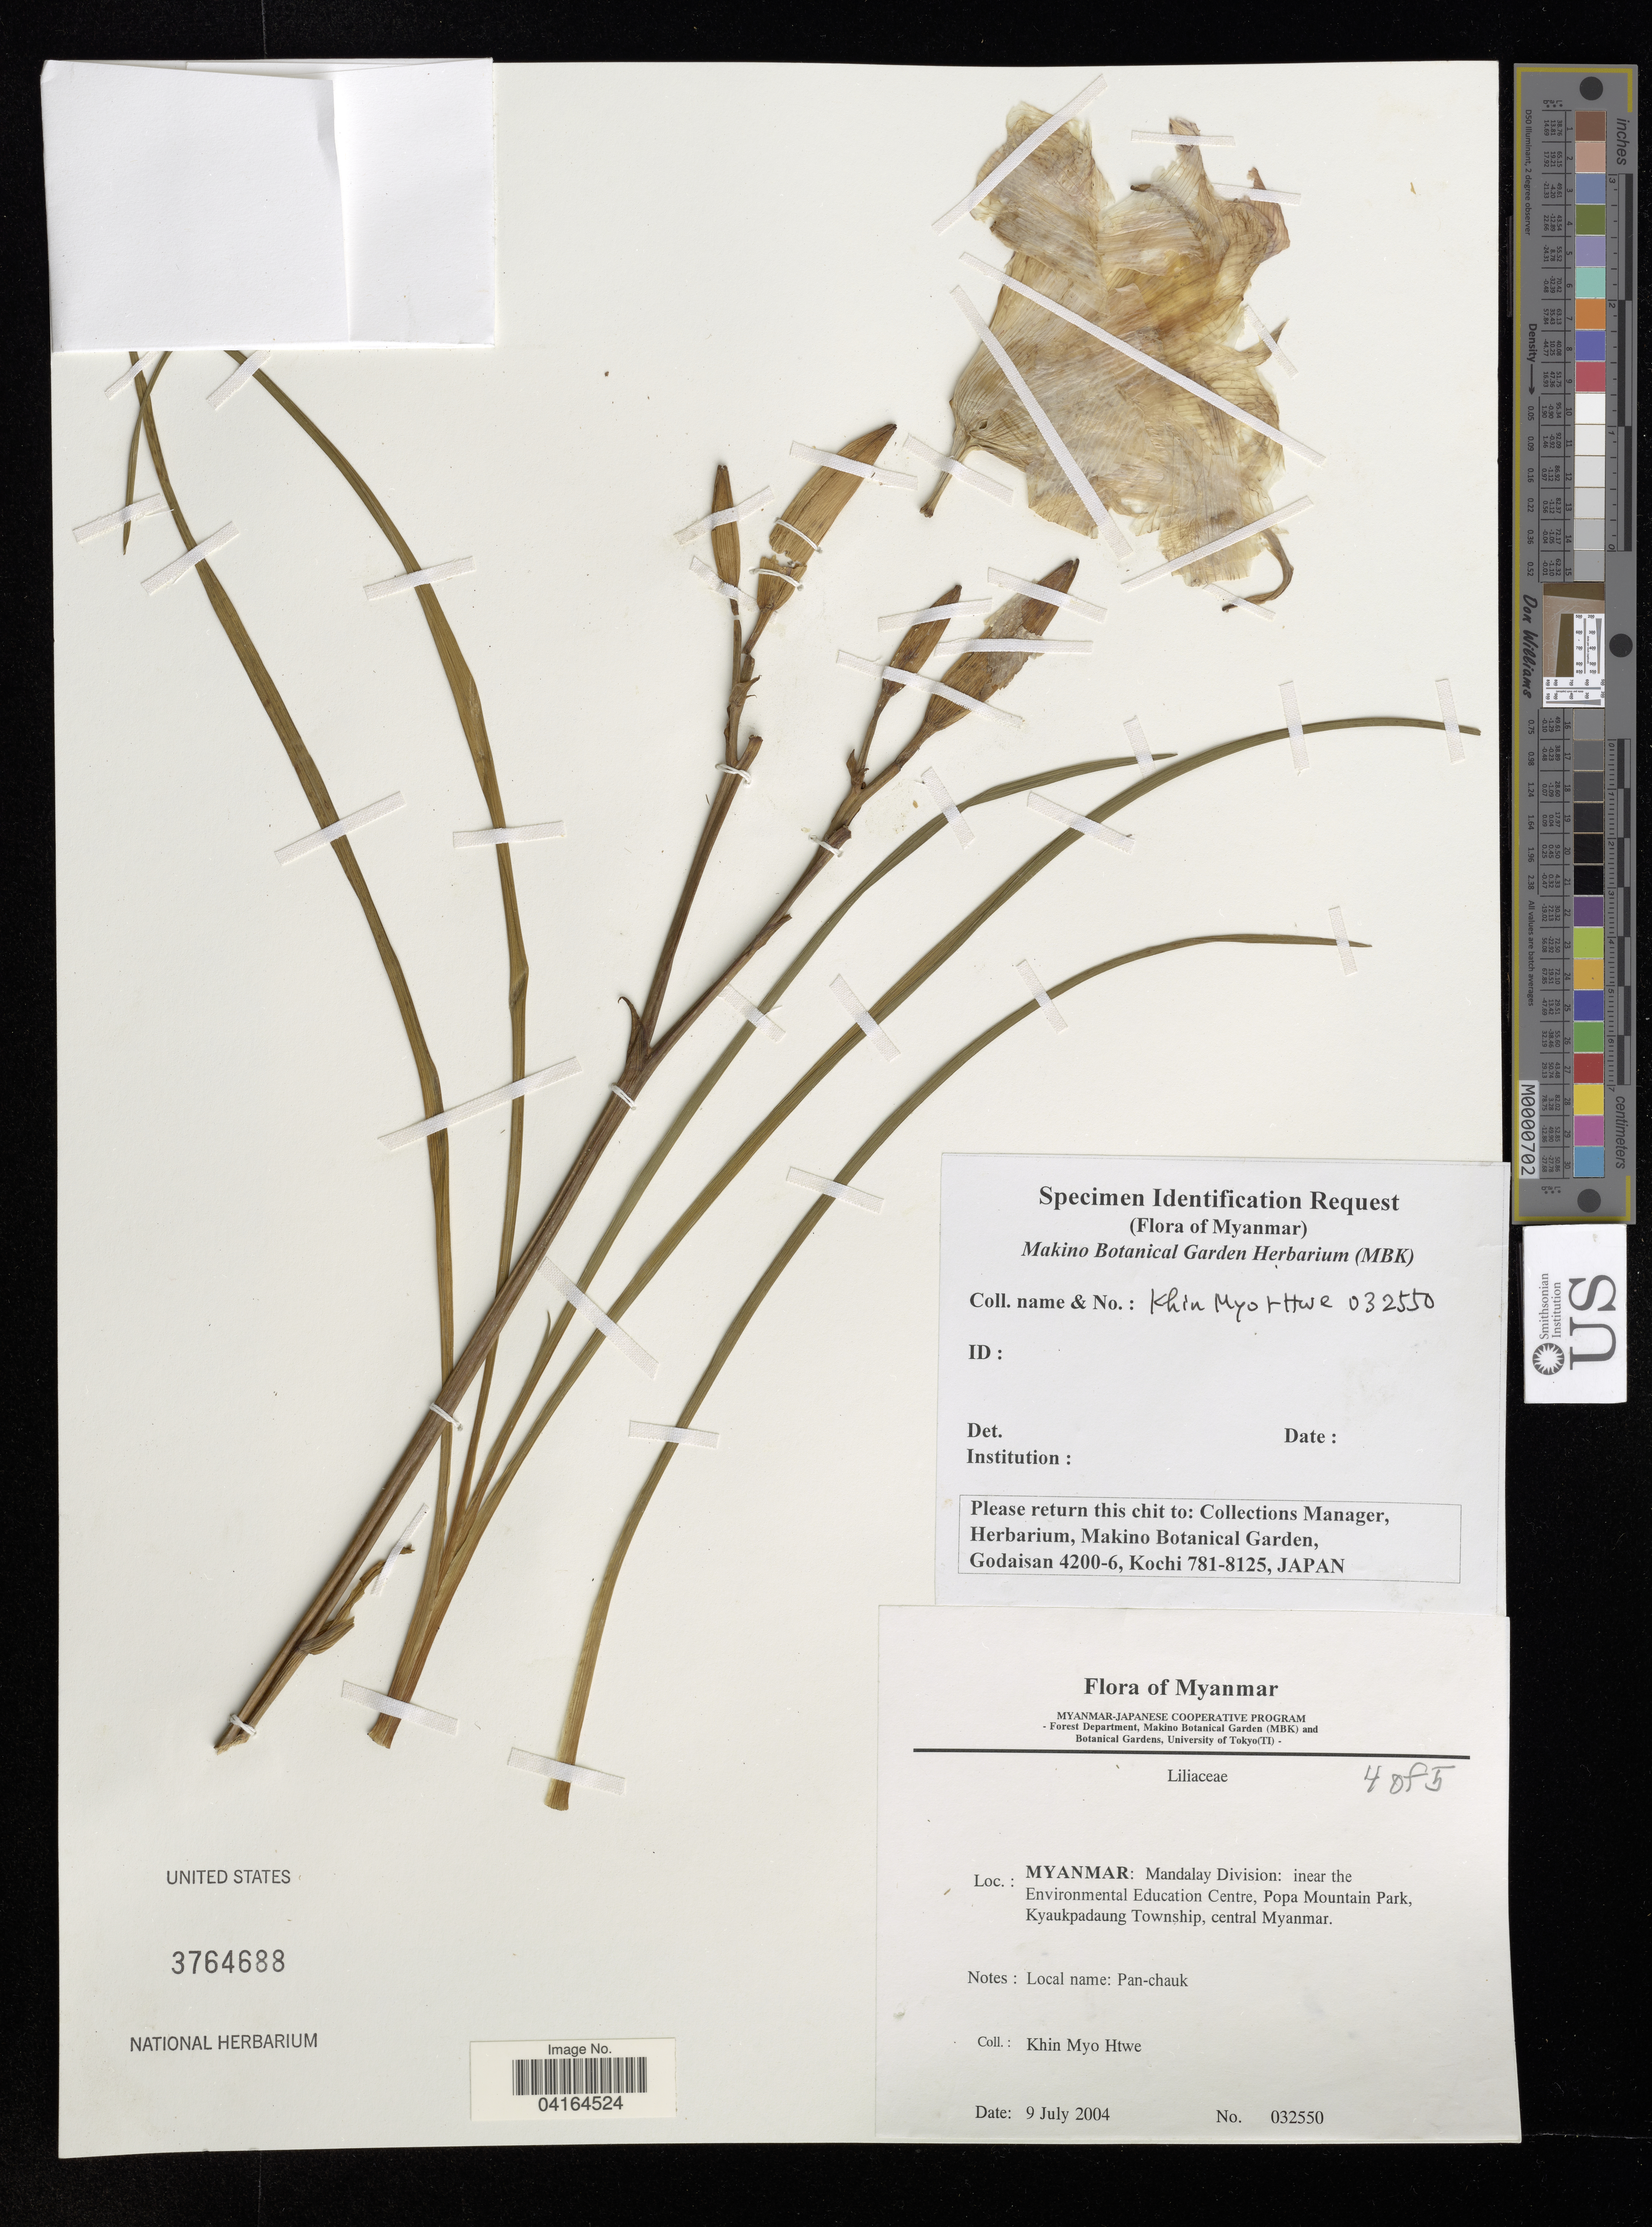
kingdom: Plantae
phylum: Tracheophyta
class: Liliopsida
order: Liliales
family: Liliaceae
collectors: K. Htwe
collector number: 032550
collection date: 2004-07-09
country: Myanmar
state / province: Mandalay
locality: Mandalay Division: inear the Environmental Education Centre, Popa Mountain Park, Kyaukpadaung Township, central Myanmar.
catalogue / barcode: US 3764688